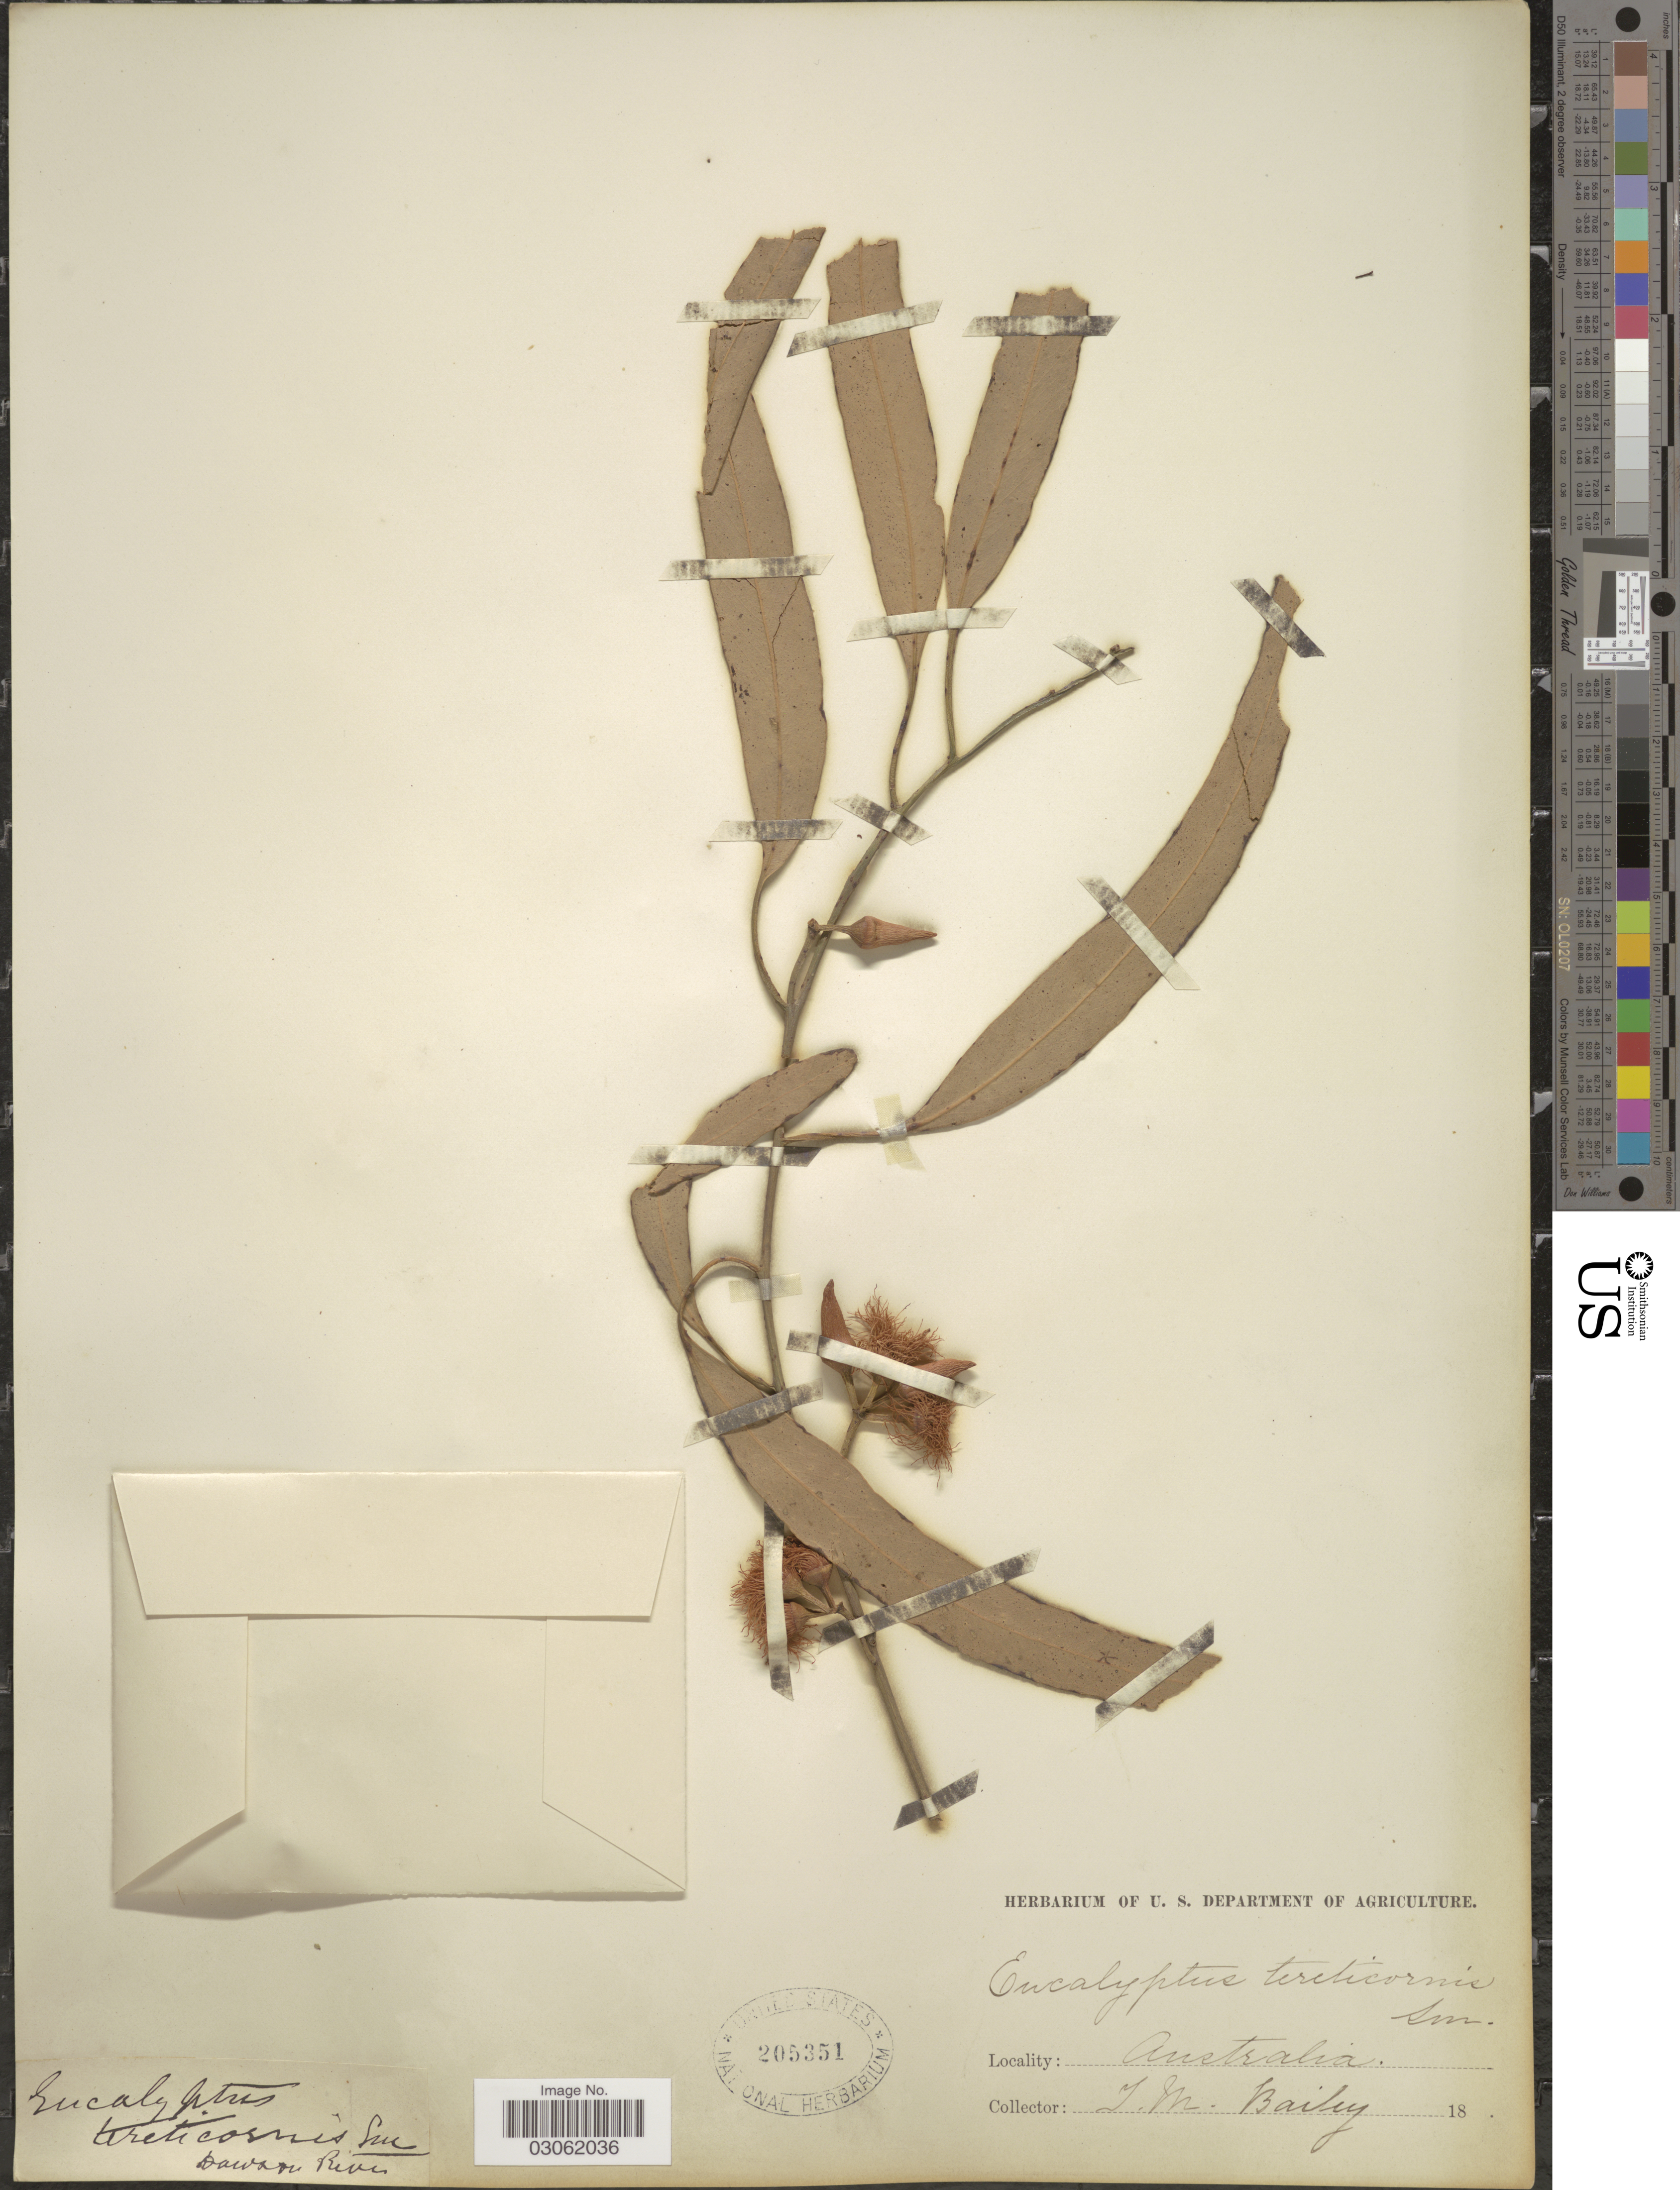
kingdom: Plantae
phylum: Tracheophyta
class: Magnoliopsida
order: Myrtales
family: Myrtaceae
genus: Eucalyptus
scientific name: Eucalyptus tereticornis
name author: Sm.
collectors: F. M. Bailey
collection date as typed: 18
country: Australia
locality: Dawson River.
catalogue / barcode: US 205351